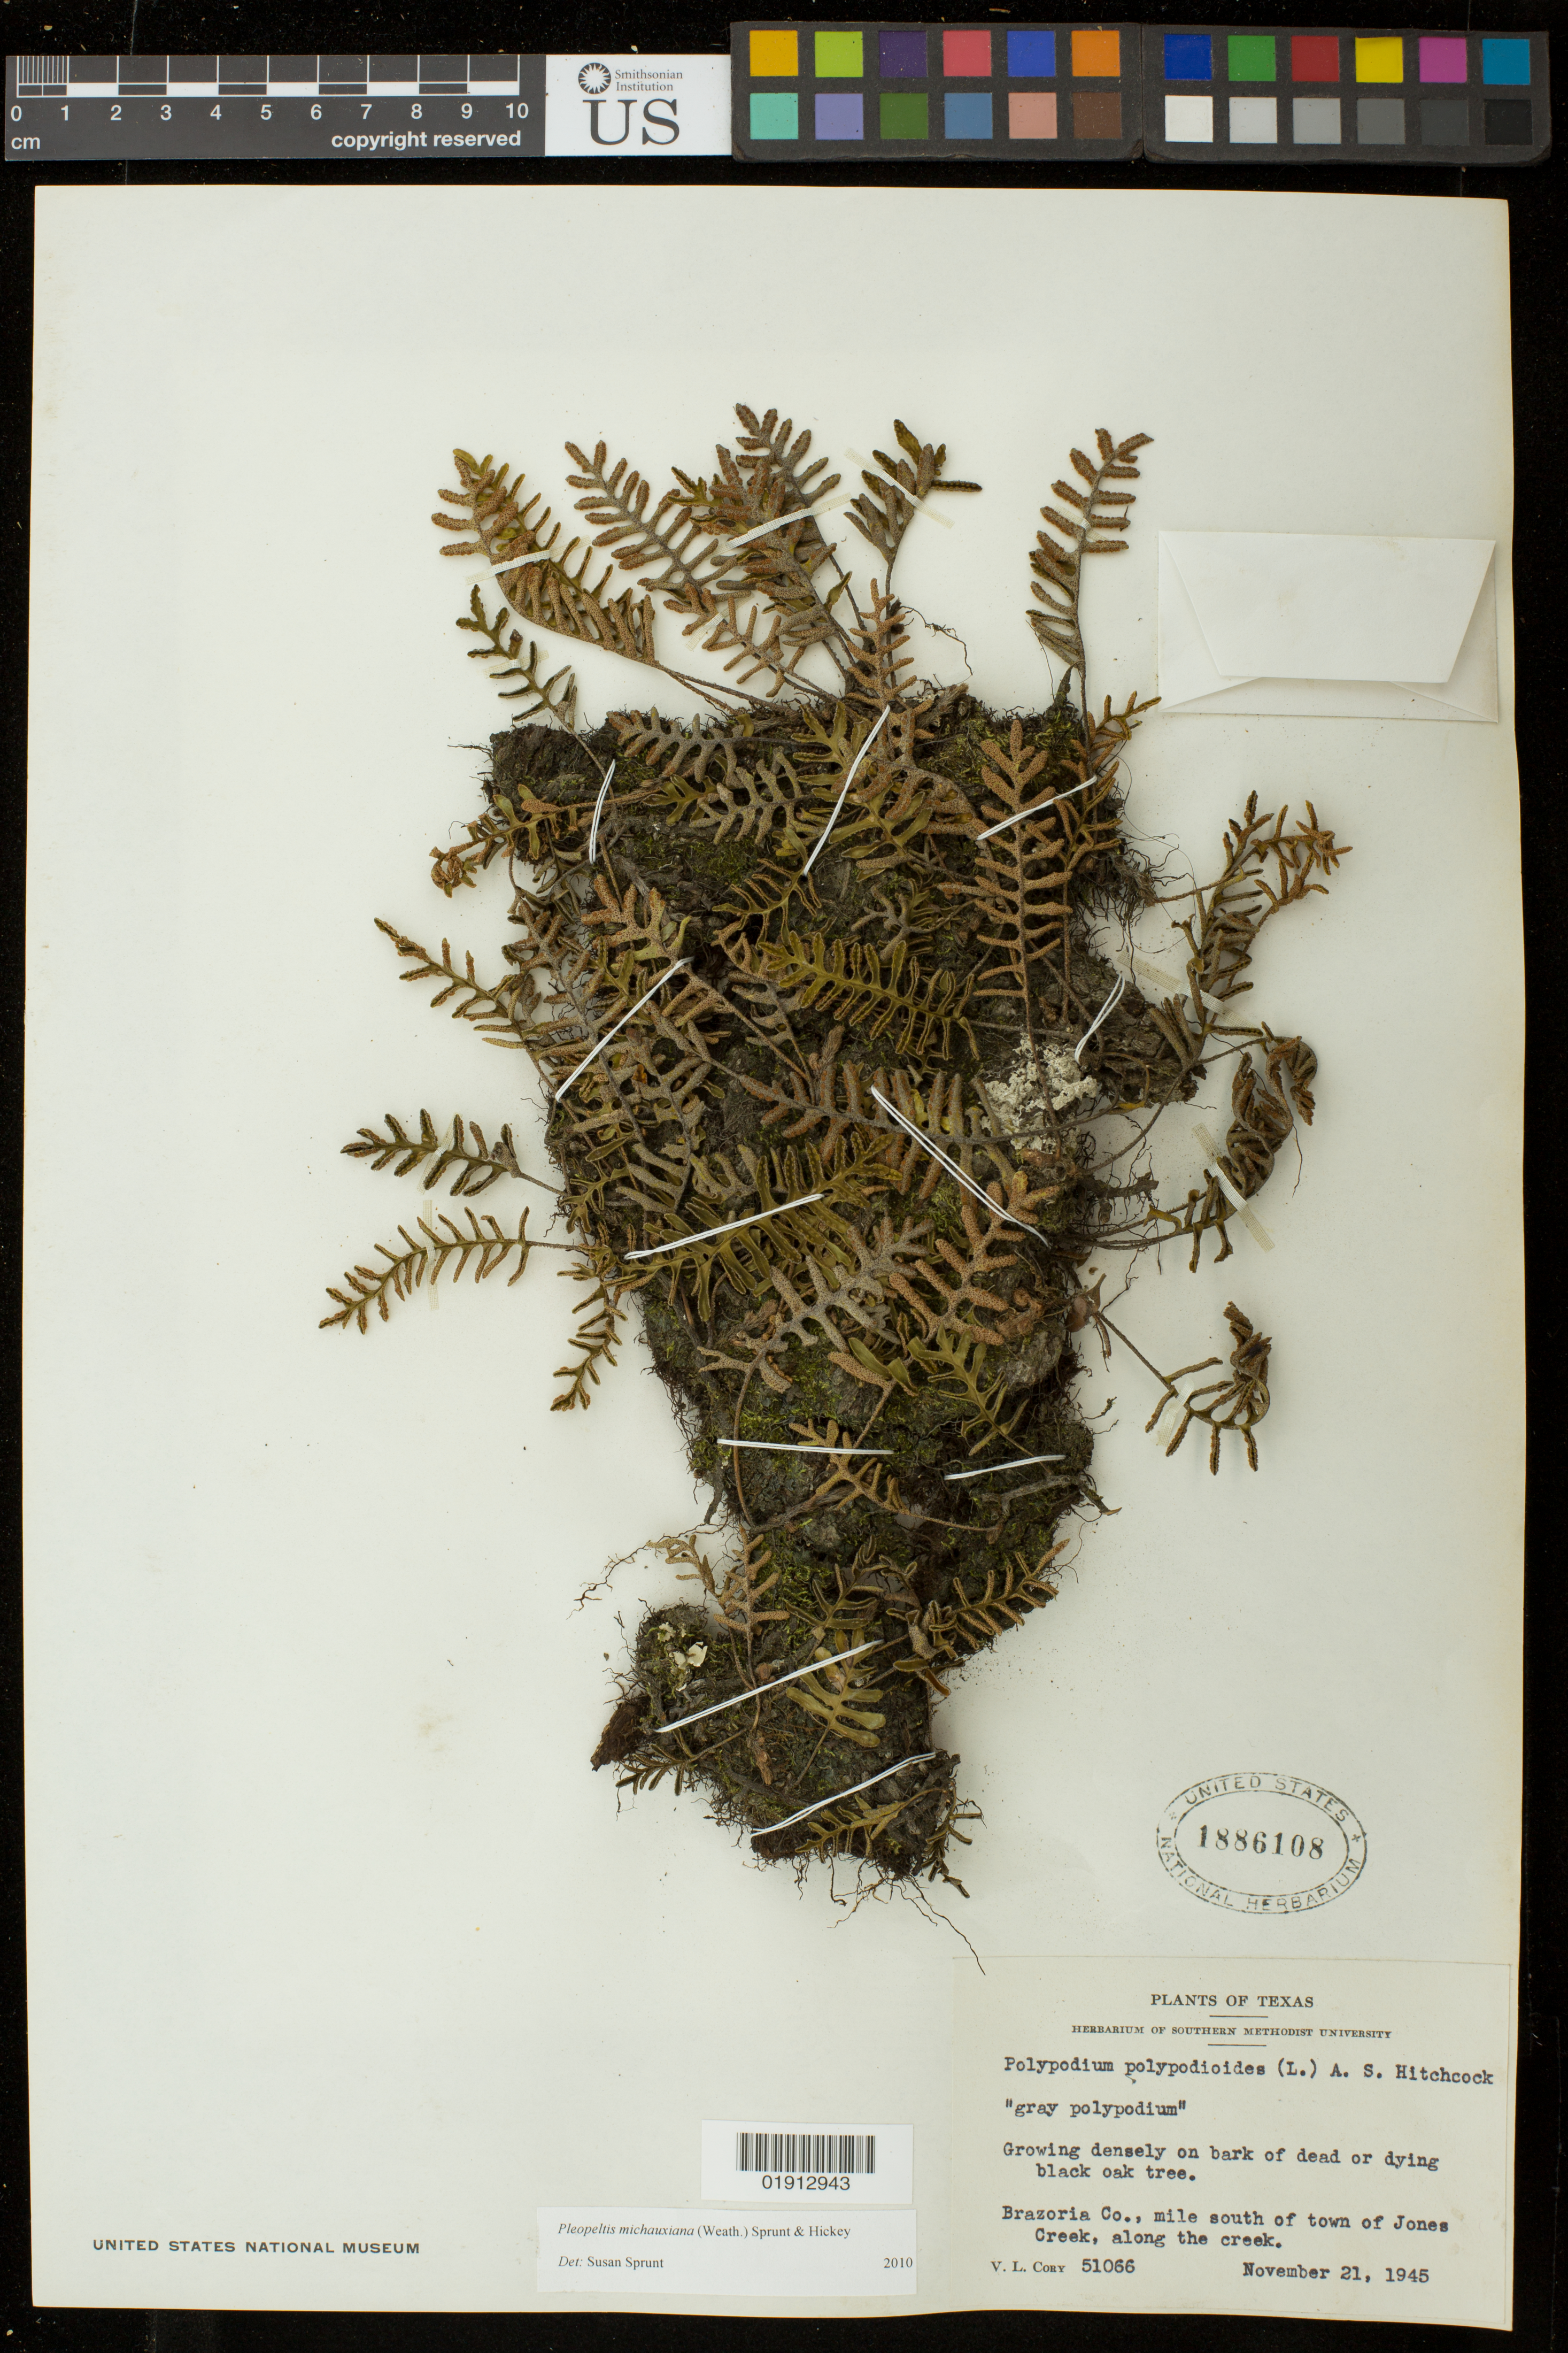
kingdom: Plantae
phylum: Tracheophyta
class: Polypodiopsida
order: Polypodiales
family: Polypodiaceae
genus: Pleopeltis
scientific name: Pleopeltis michauxiana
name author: (Weath.) Hickey & Sprunt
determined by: Sprunt, S. V.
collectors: V. Cory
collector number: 51066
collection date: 1945-11-21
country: United States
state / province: Texas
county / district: Brazoria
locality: Mile south of town of Jones Creek, along the creek.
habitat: Growing densely on bark of dead or dying black oak tree.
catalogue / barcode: US 1886108